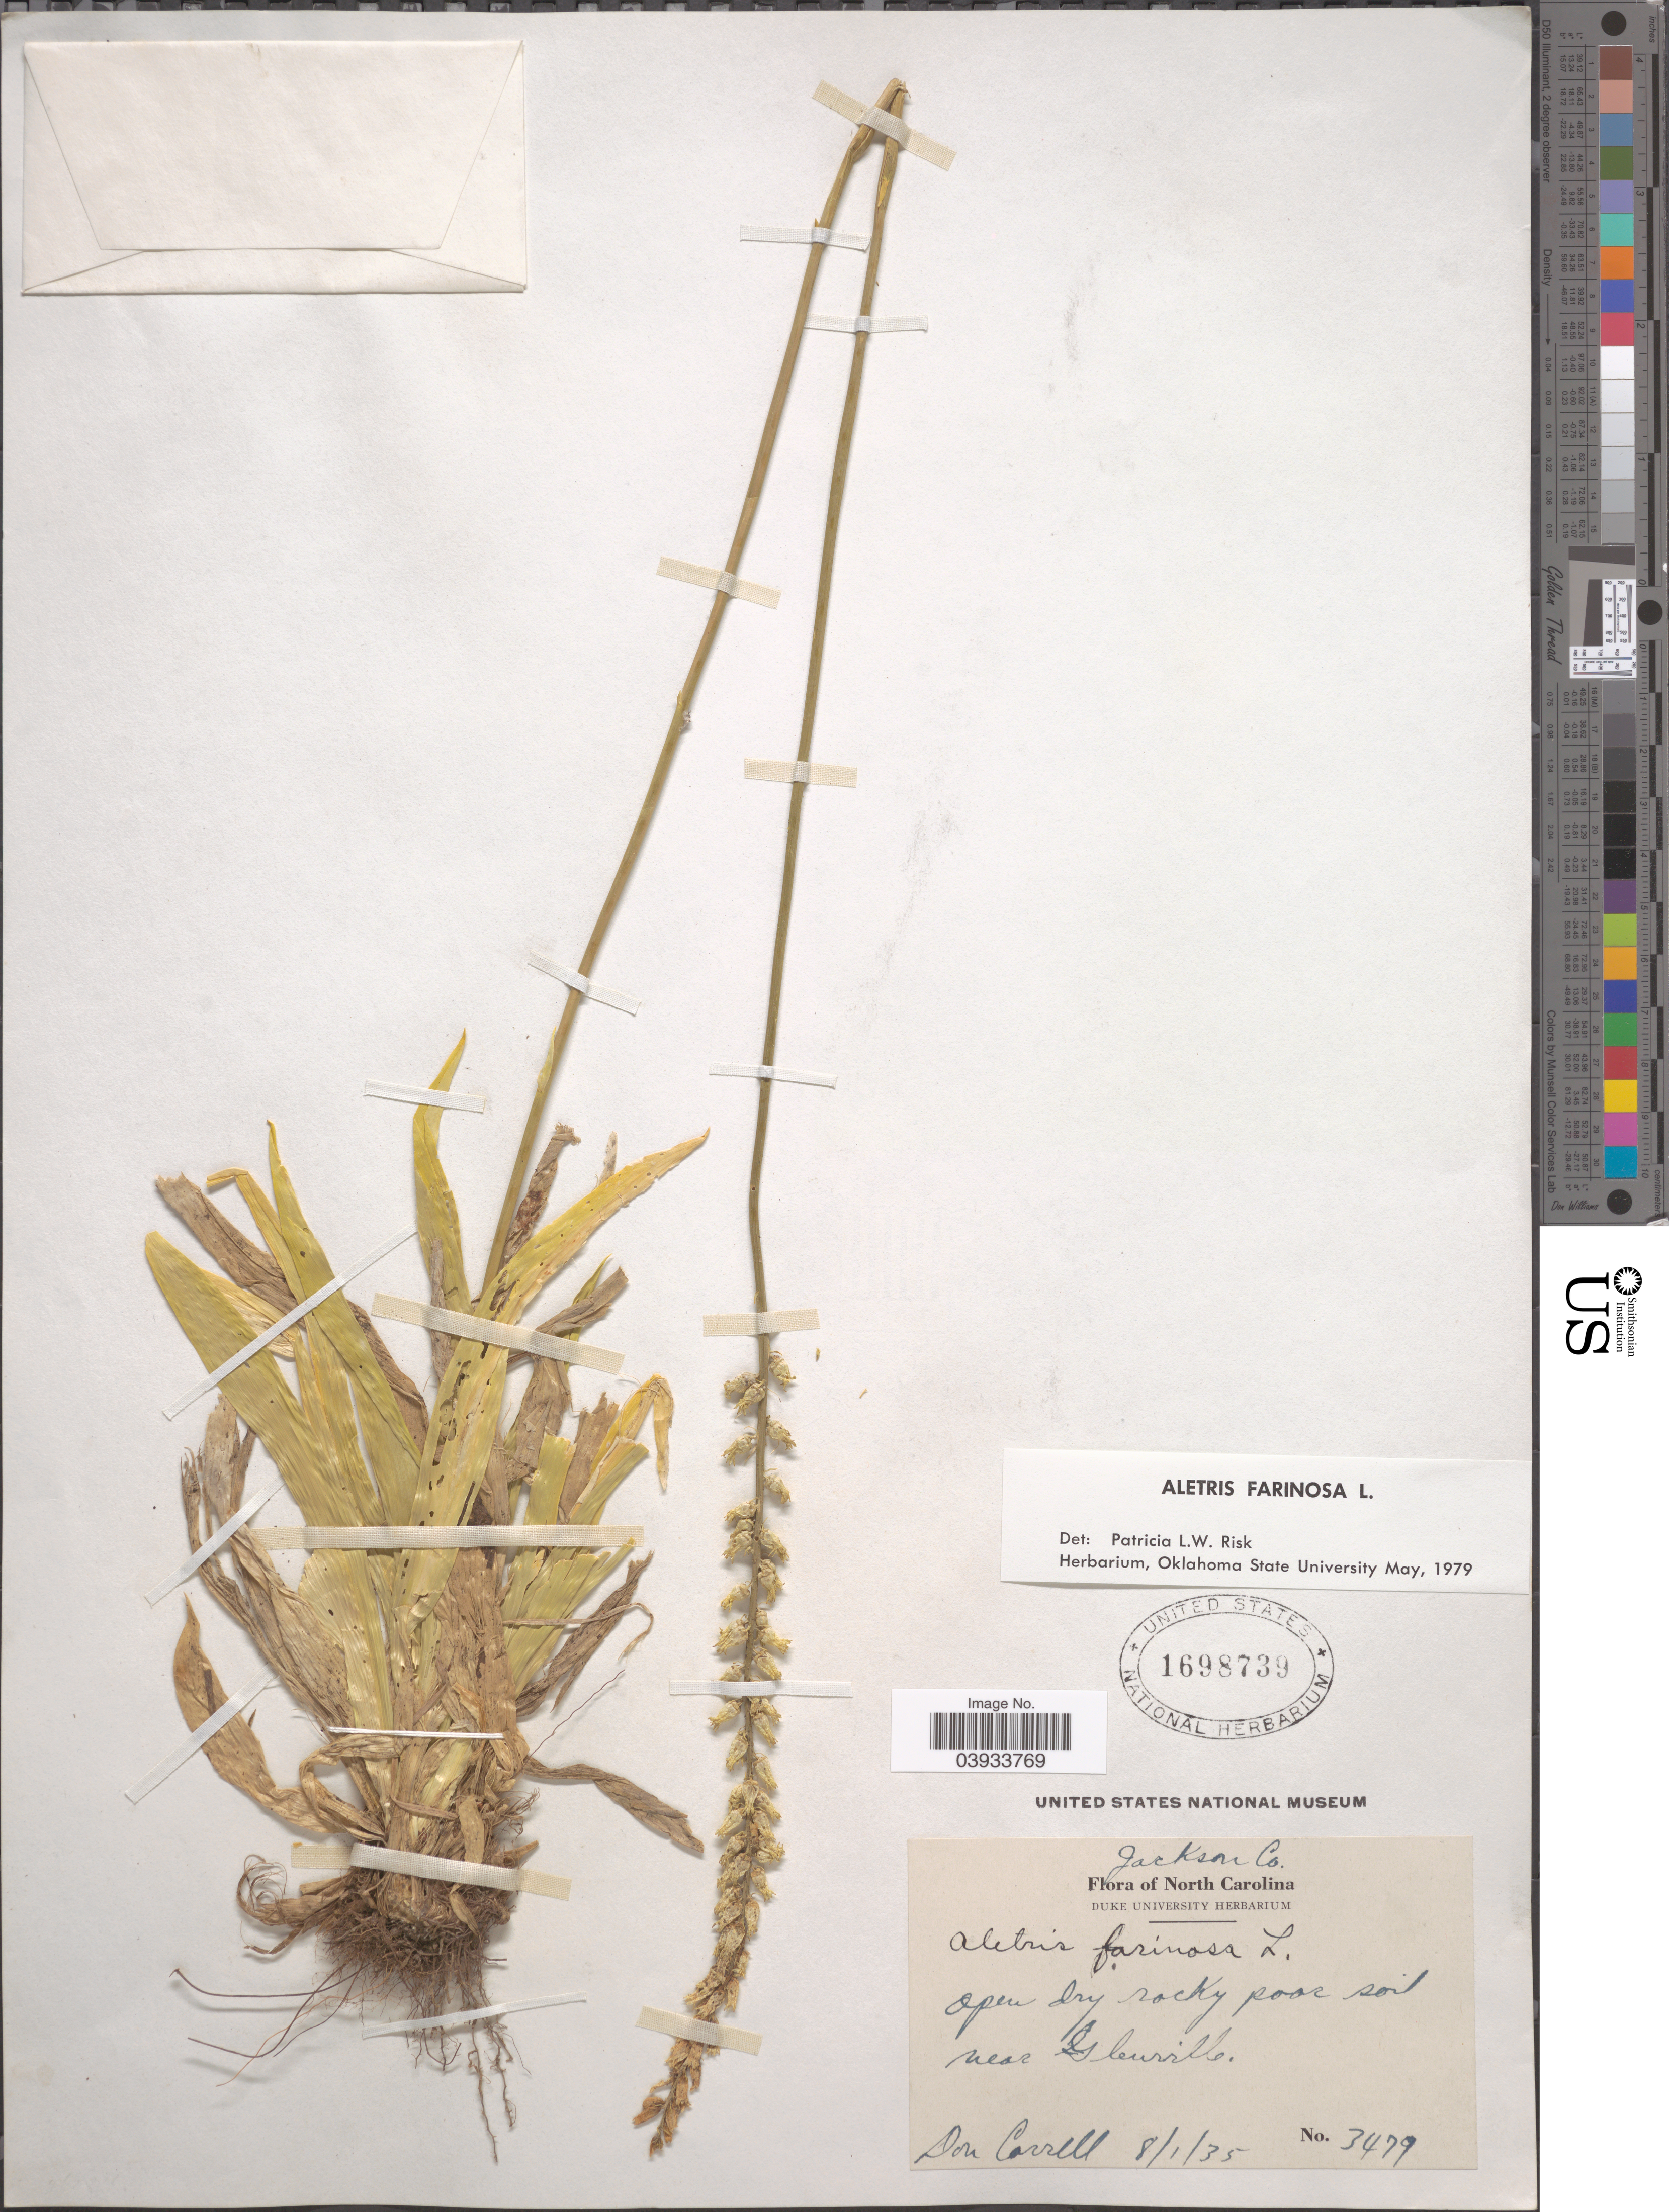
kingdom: Plantae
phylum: Tracheophyta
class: Liliopsida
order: Dioscoreales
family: Nartheciaceae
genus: Aletris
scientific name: Aletris farinosa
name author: L.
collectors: D. S. Correll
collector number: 3479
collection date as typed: Transcribed d/m/y: 1/8/35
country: United States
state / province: North Carolina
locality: Jackson Co. Near Glenville.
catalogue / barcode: US 1698739